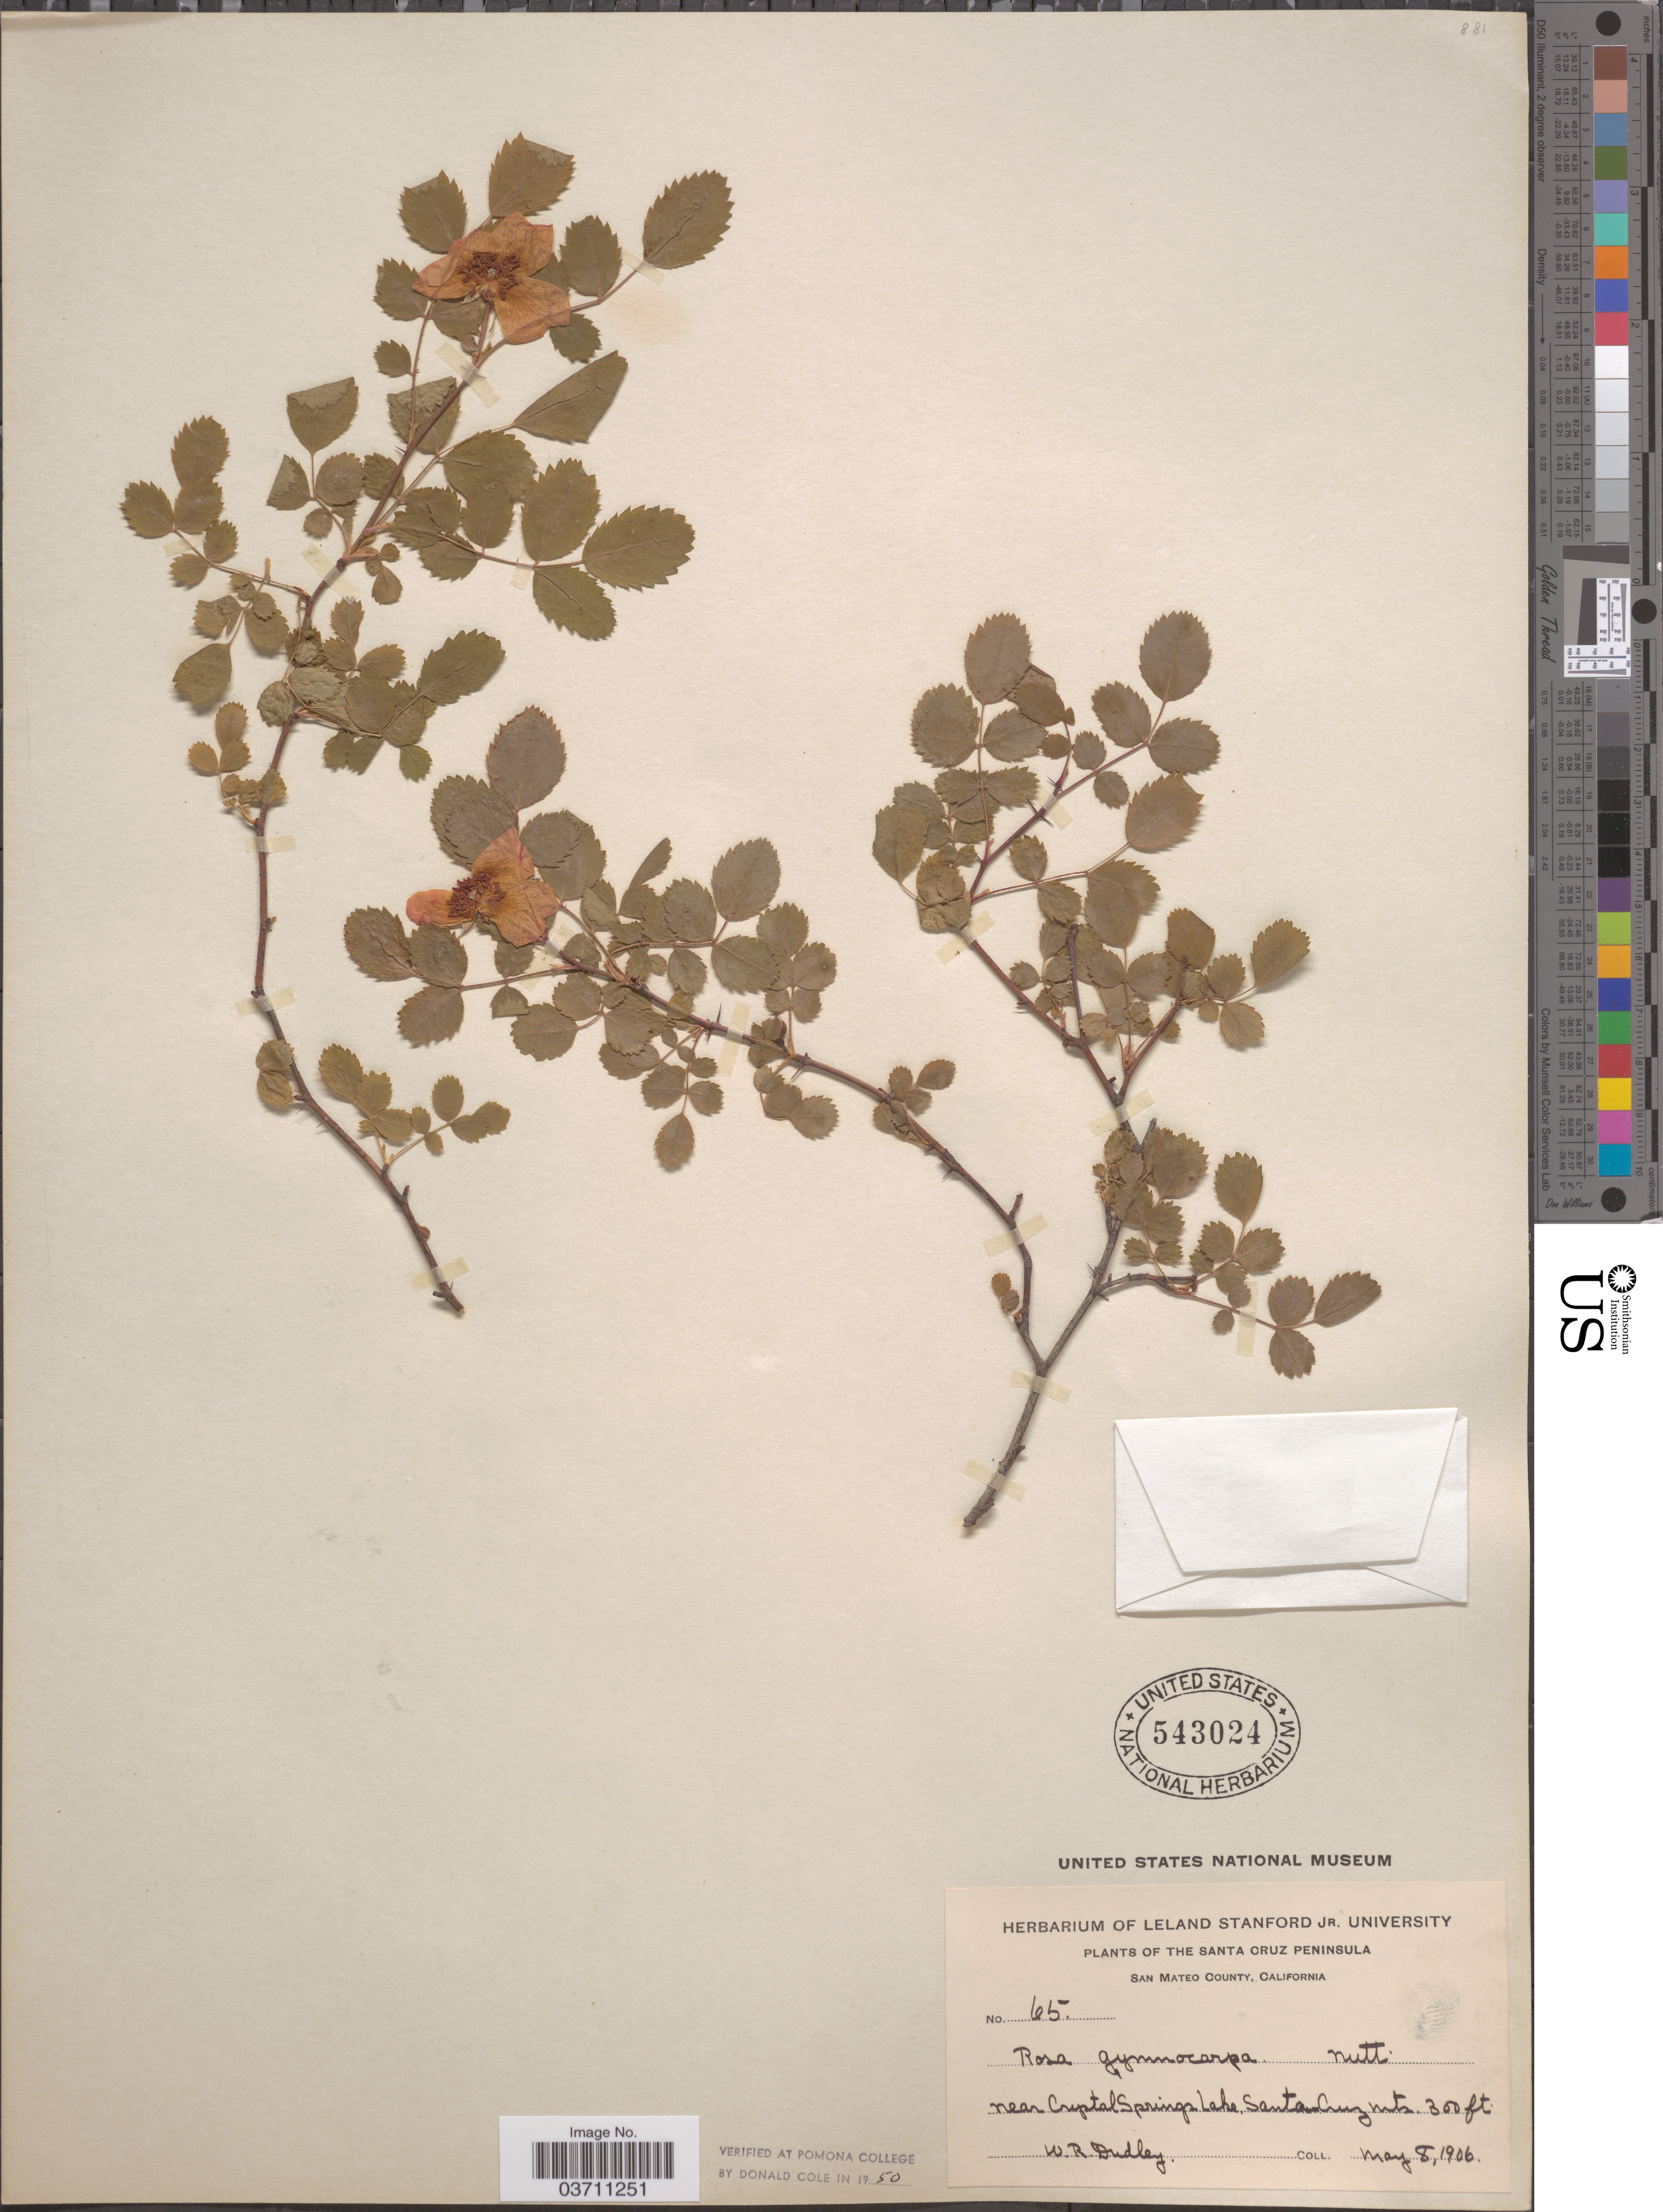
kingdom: Plantae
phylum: Tracheophyta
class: Magnoliopsida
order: Rosales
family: Rosaceae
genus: Rosa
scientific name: Rosa gymnocarpa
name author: Nutt.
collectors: W. Dudley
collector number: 65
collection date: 1906-05-08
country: United States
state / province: California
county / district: San Mateo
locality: The Santa Cruz Peninsula. San Mateo County. Near Crystal Springs Lake, Santa Cruz Mts.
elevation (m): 91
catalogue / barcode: US 543024